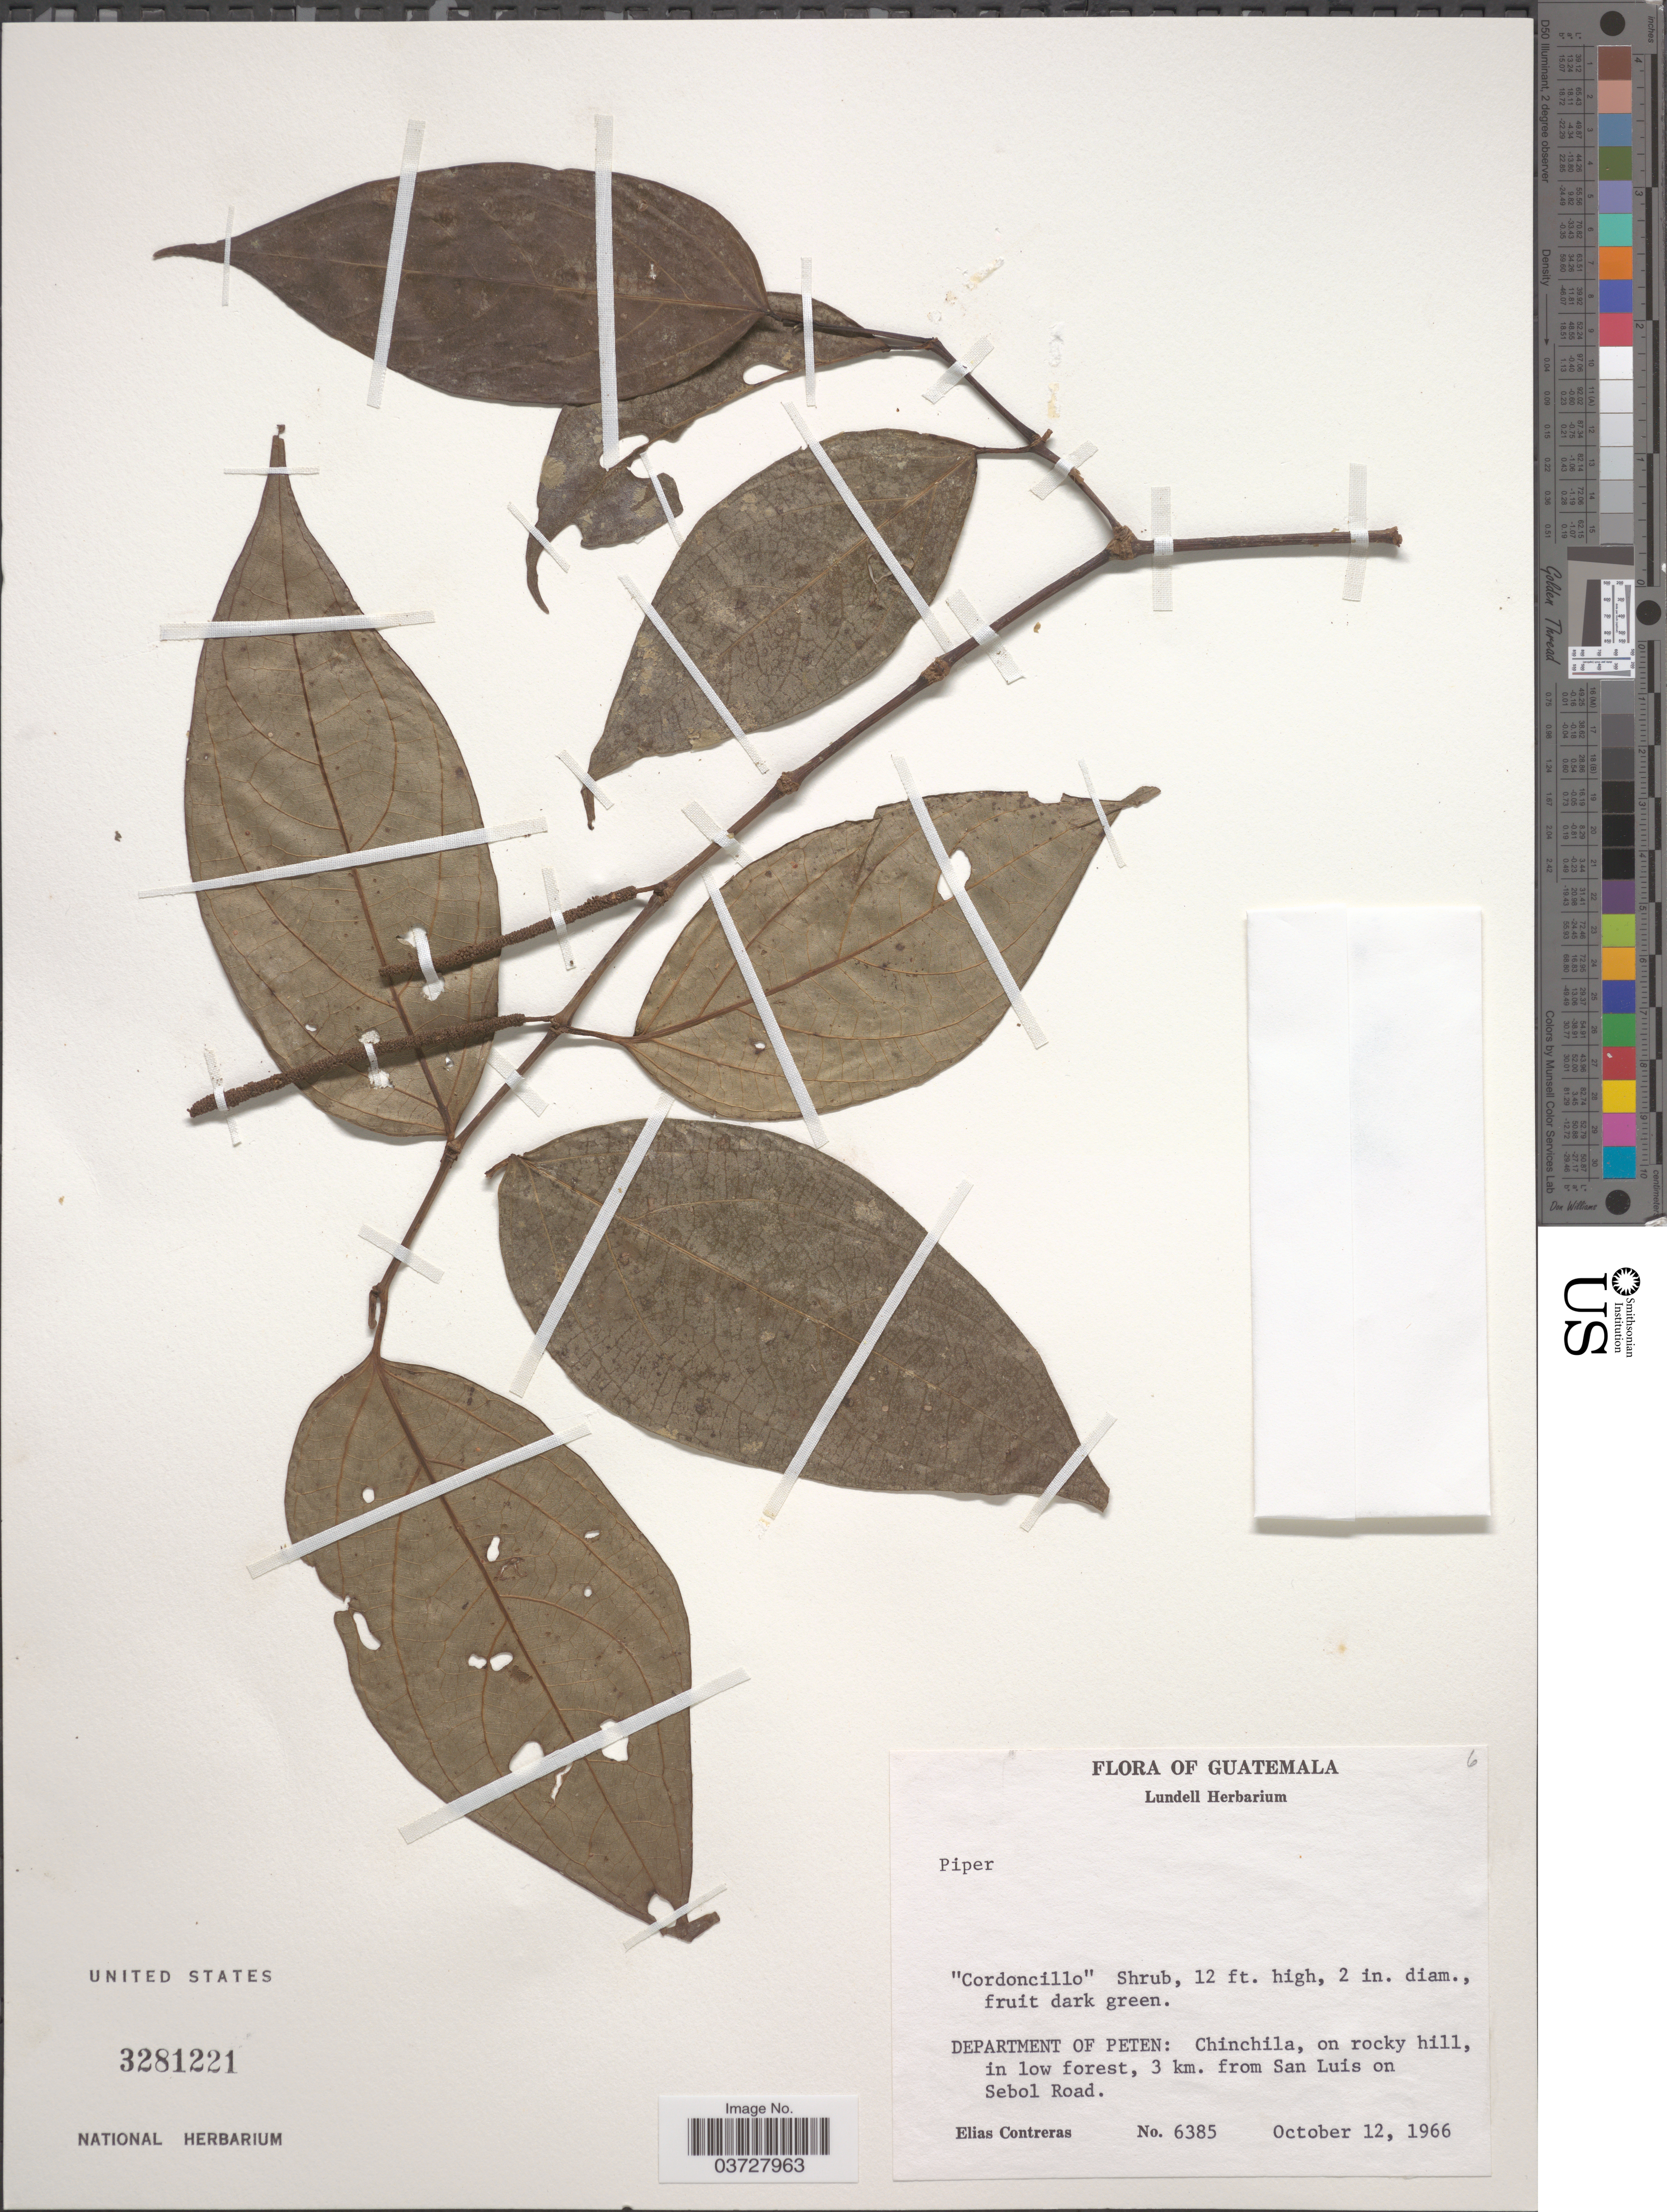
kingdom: Plantae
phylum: Tracheophyta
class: Magnoliopsida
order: Piperales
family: Piperaceae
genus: Piper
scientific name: Piper sp.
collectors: E. Contreras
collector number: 6385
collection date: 1966-10-12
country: Guatemala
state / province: El Peten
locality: Department of Peten: Chinchila, 3 km. from San Luis on Sebol Road.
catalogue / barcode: US 3281221